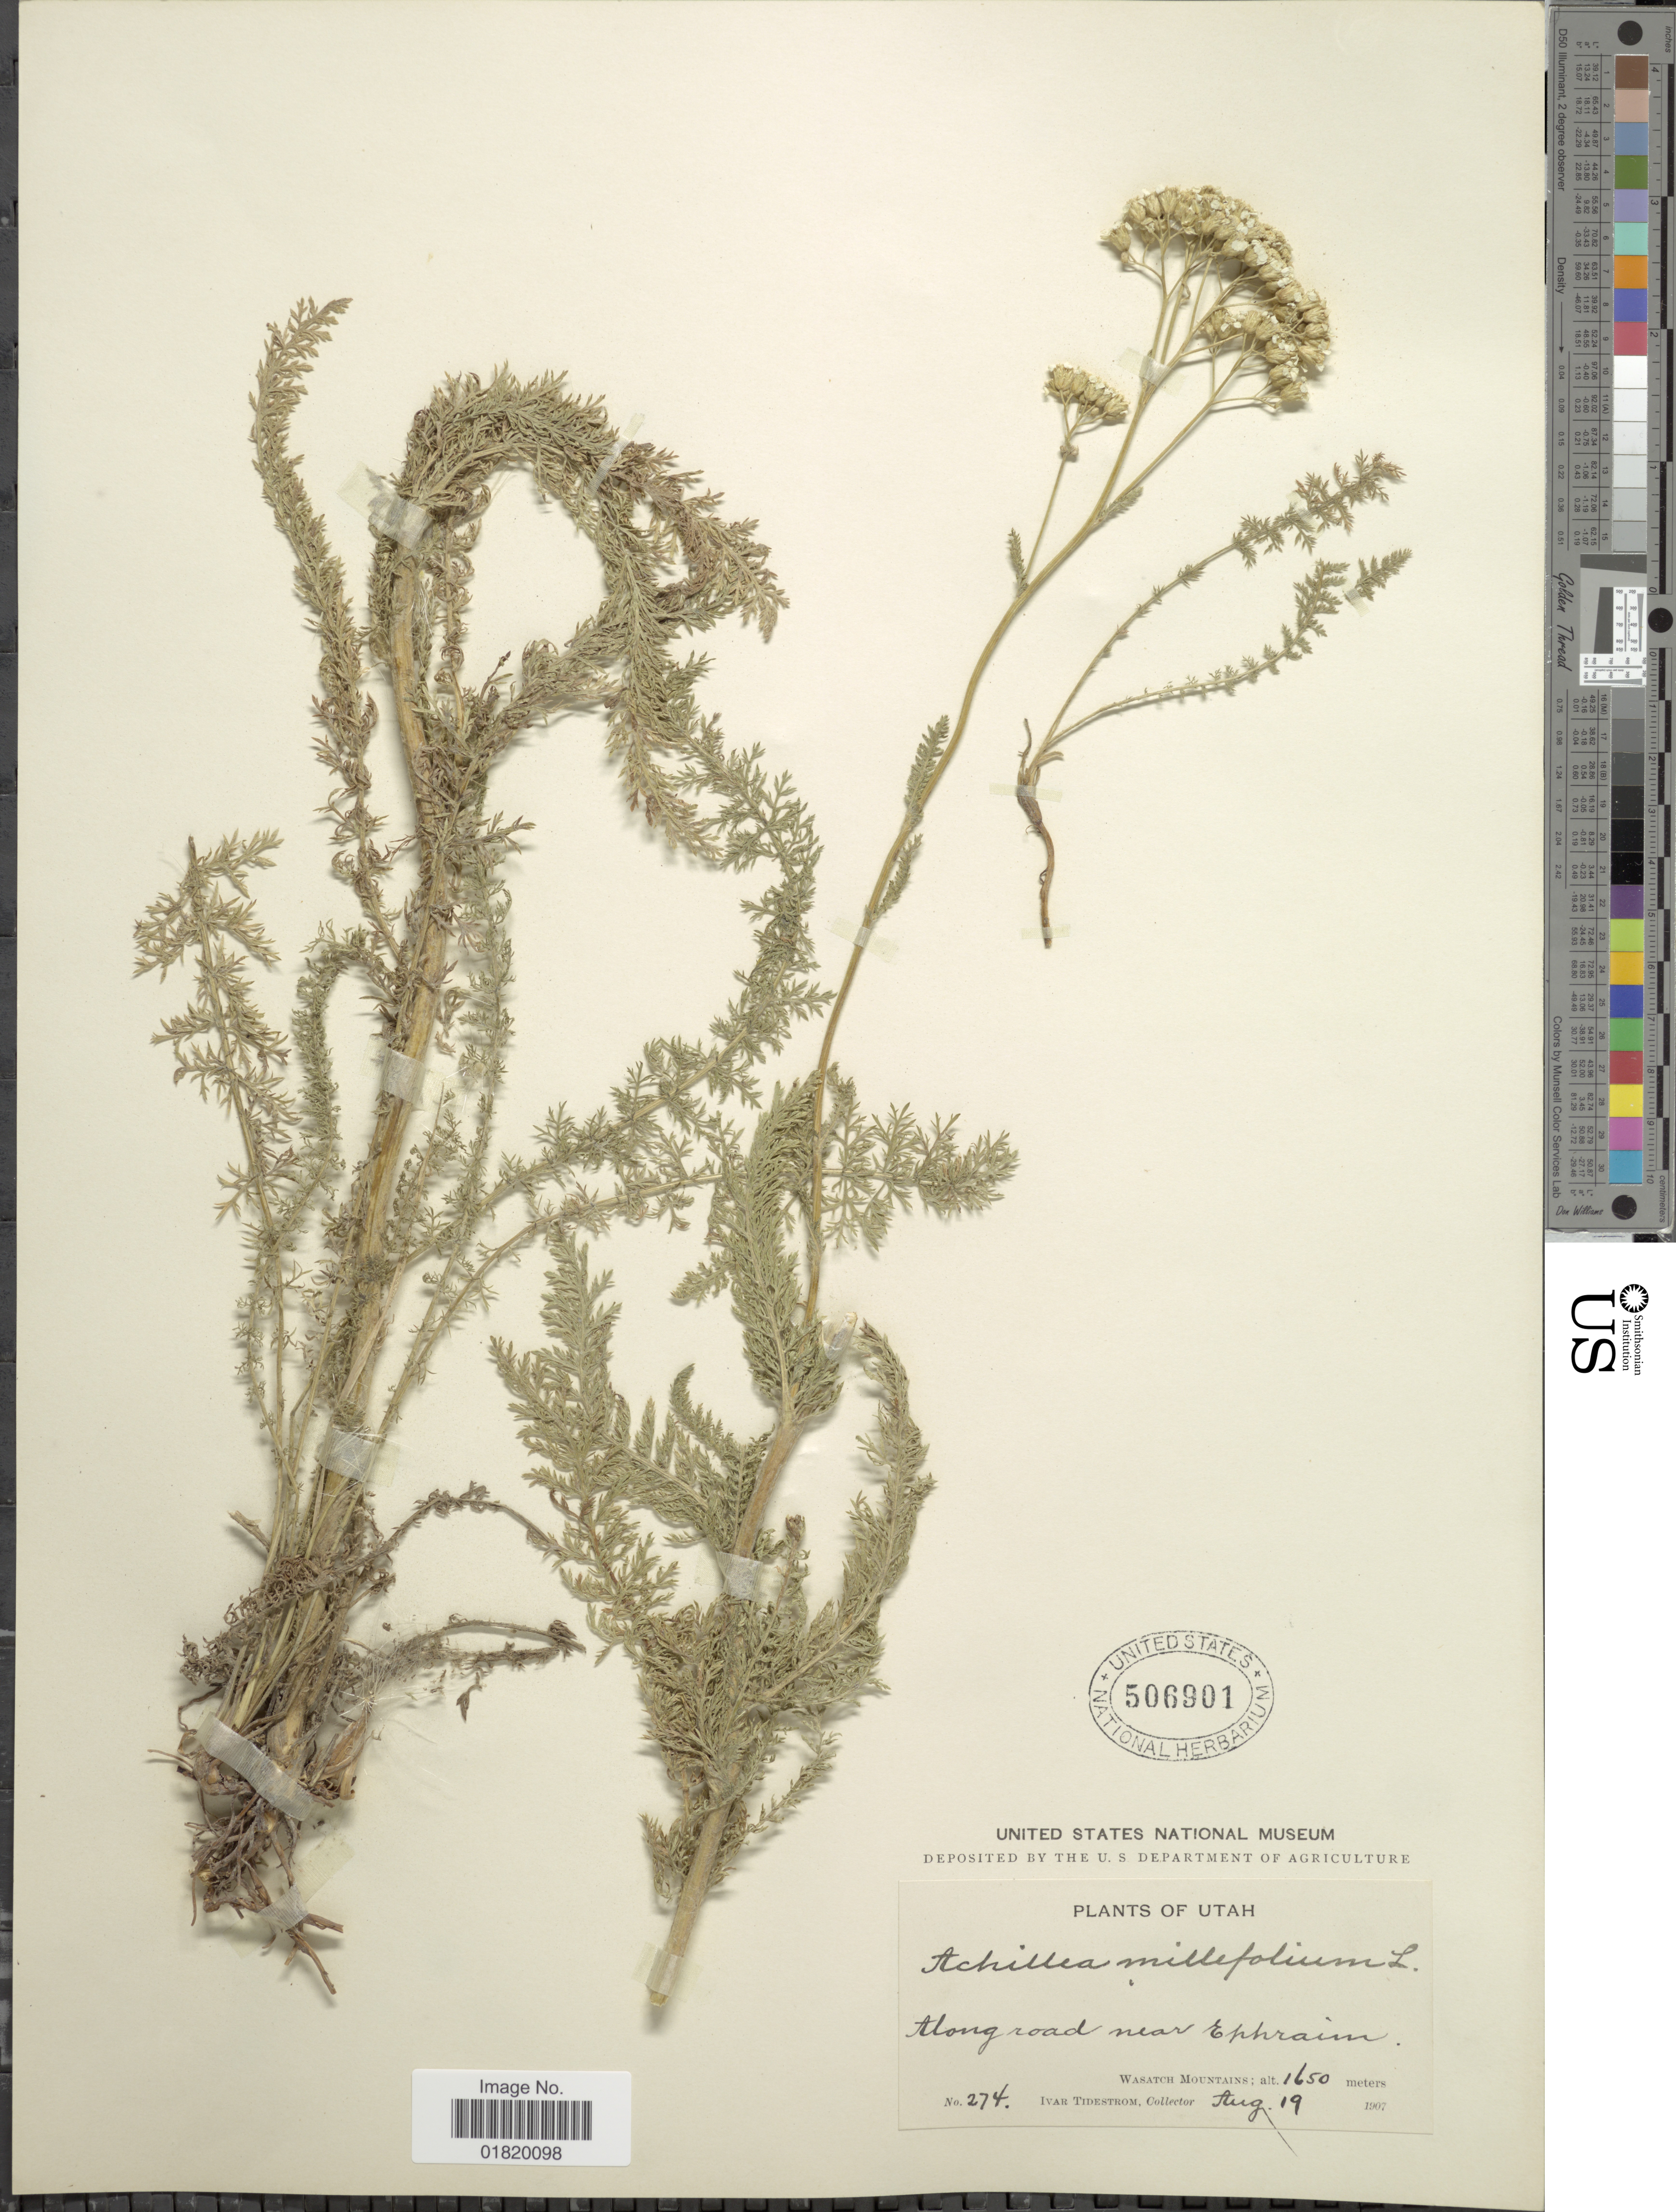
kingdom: Plantae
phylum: Tracheophyta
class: Magnoliopsida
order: Asterales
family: Asteraceae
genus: Achillea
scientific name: Achillea lanulosa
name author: Nutt.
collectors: I. F. Tidestrom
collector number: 274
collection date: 1907-08-19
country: United States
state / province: Utah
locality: Along road near Ephraim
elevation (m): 1650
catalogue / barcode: US 506901